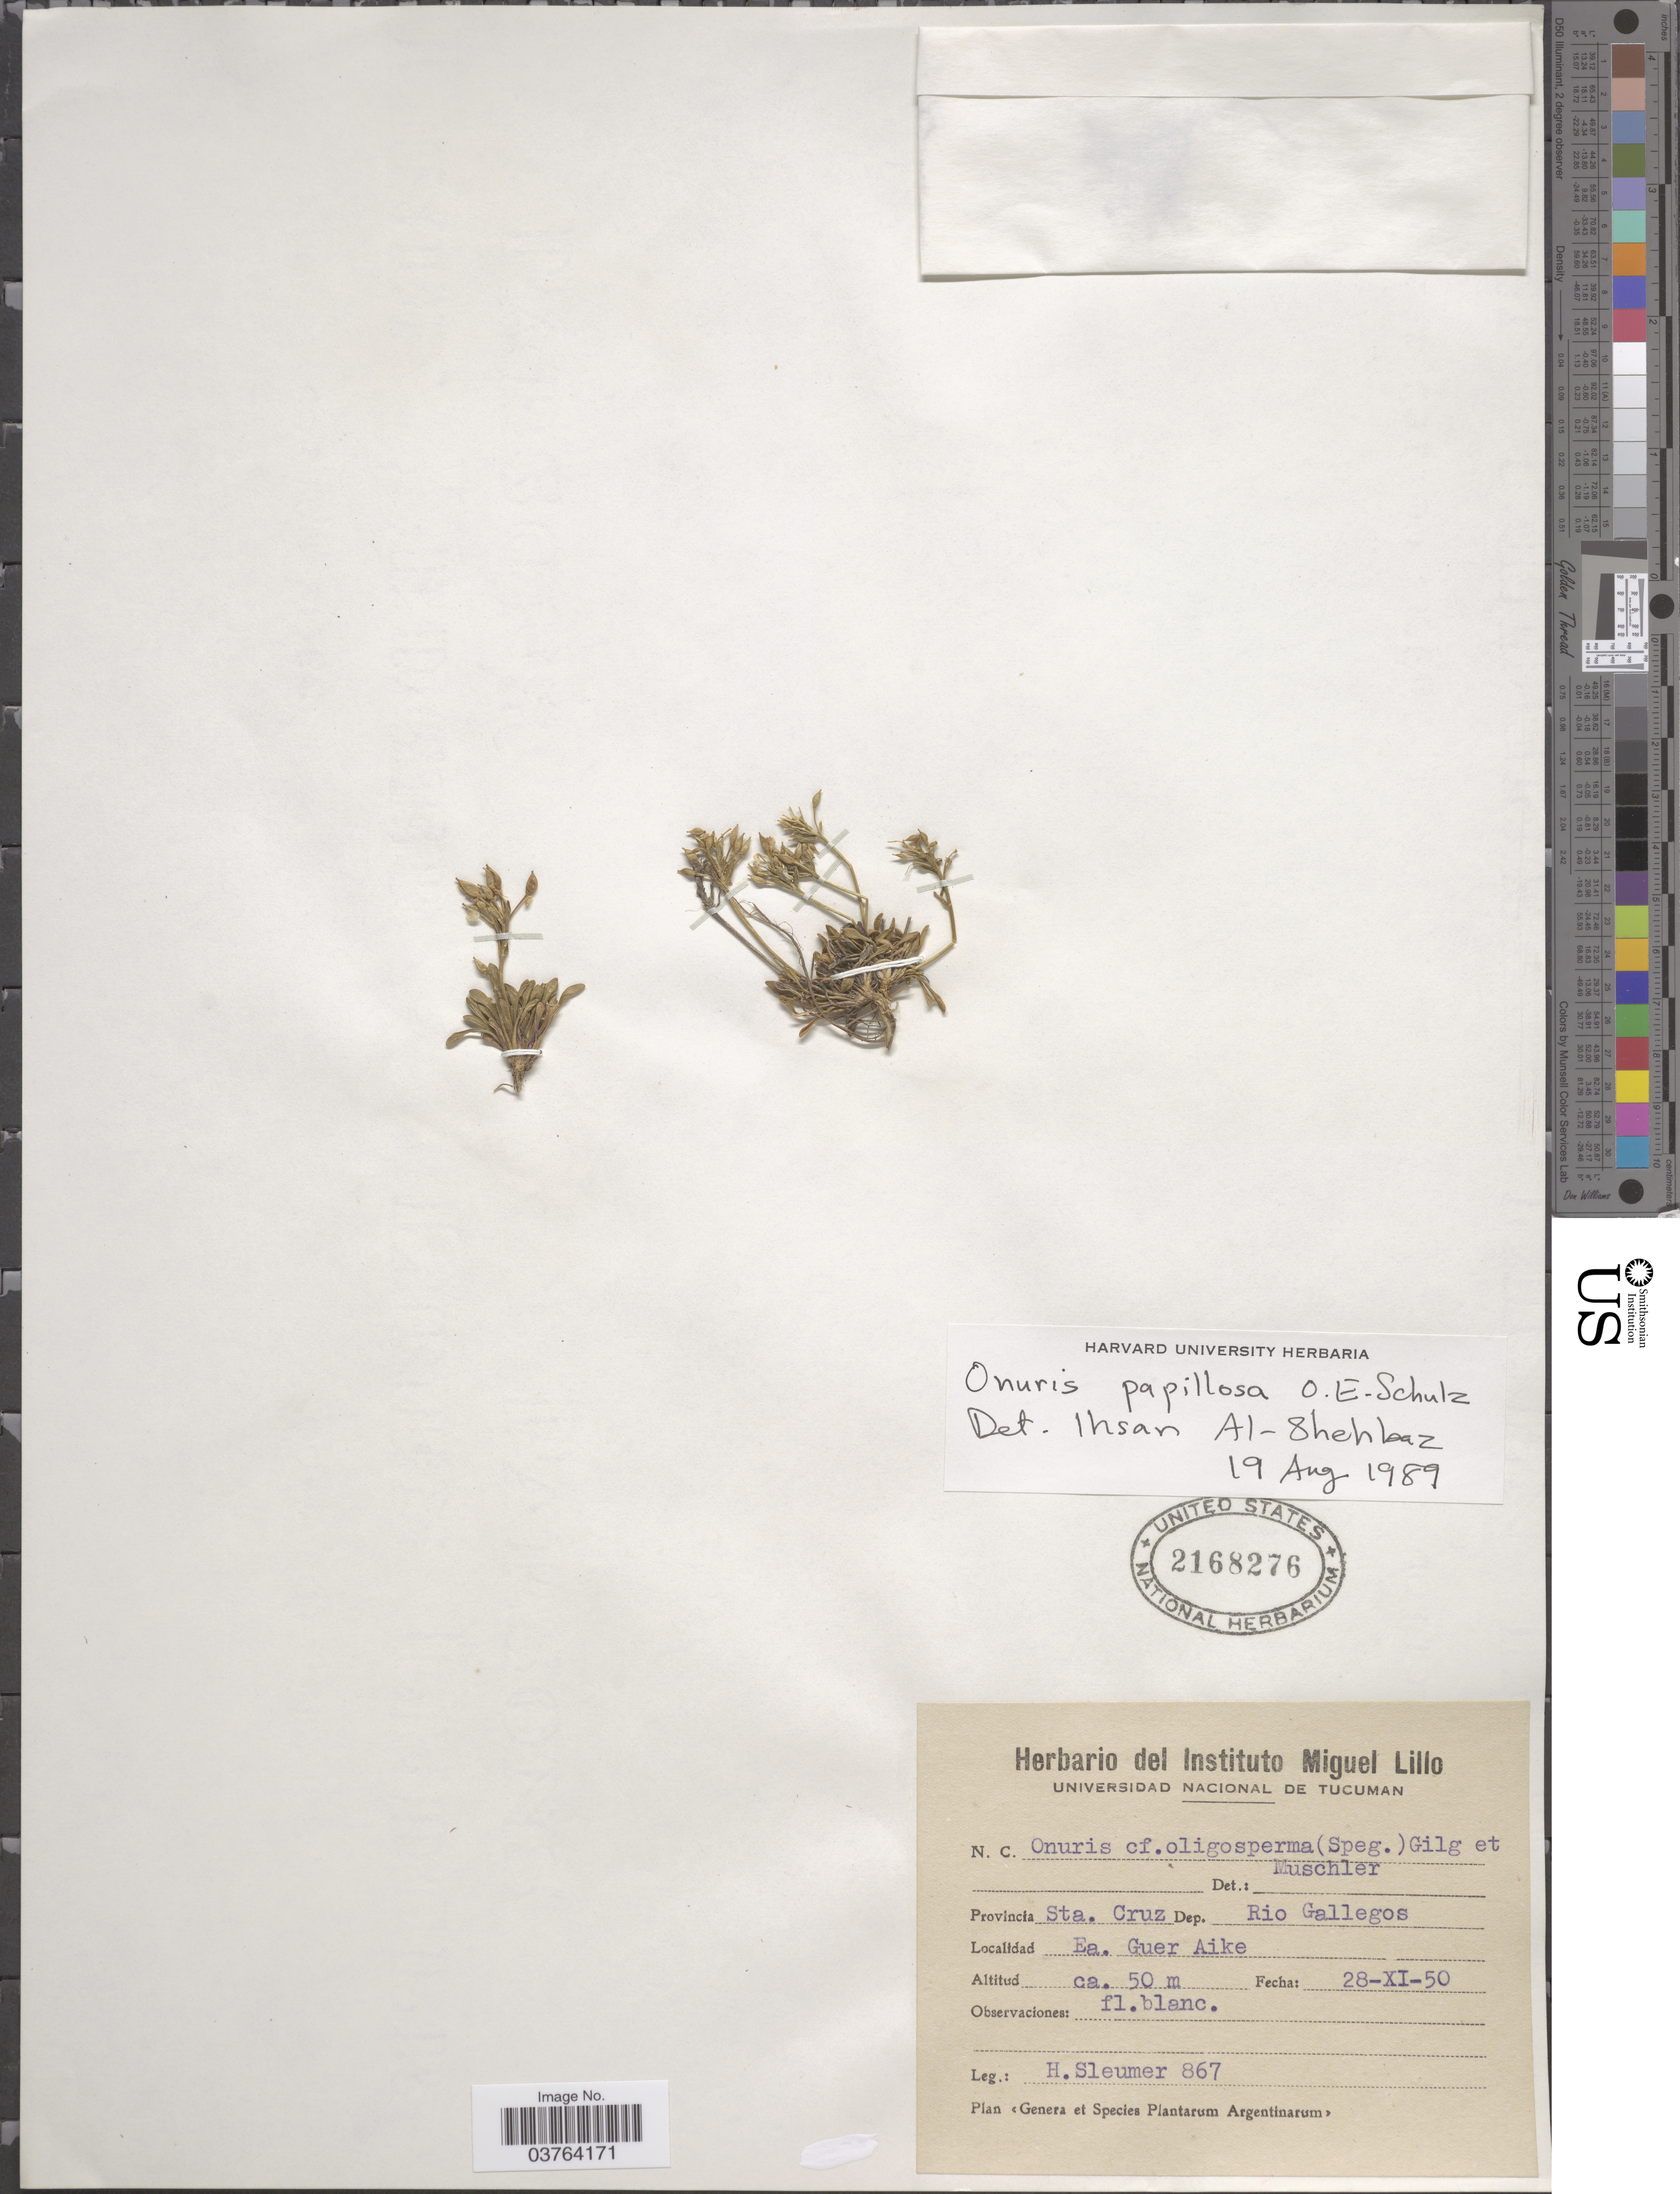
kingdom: Plantae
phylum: Tracheophyta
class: Magnoliopsida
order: Brassicales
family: Brassicaceae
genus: Onuris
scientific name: Onuris papillosa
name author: O.E. Schulz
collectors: H. O. Sleumer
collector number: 867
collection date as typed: Transcribed d/m/y: 28/11/50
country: Argentina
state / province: Santa Cruz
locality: Dep. Rio Gallegos. Ea. Guer Aike.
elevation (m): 50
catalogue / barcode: US 2168276